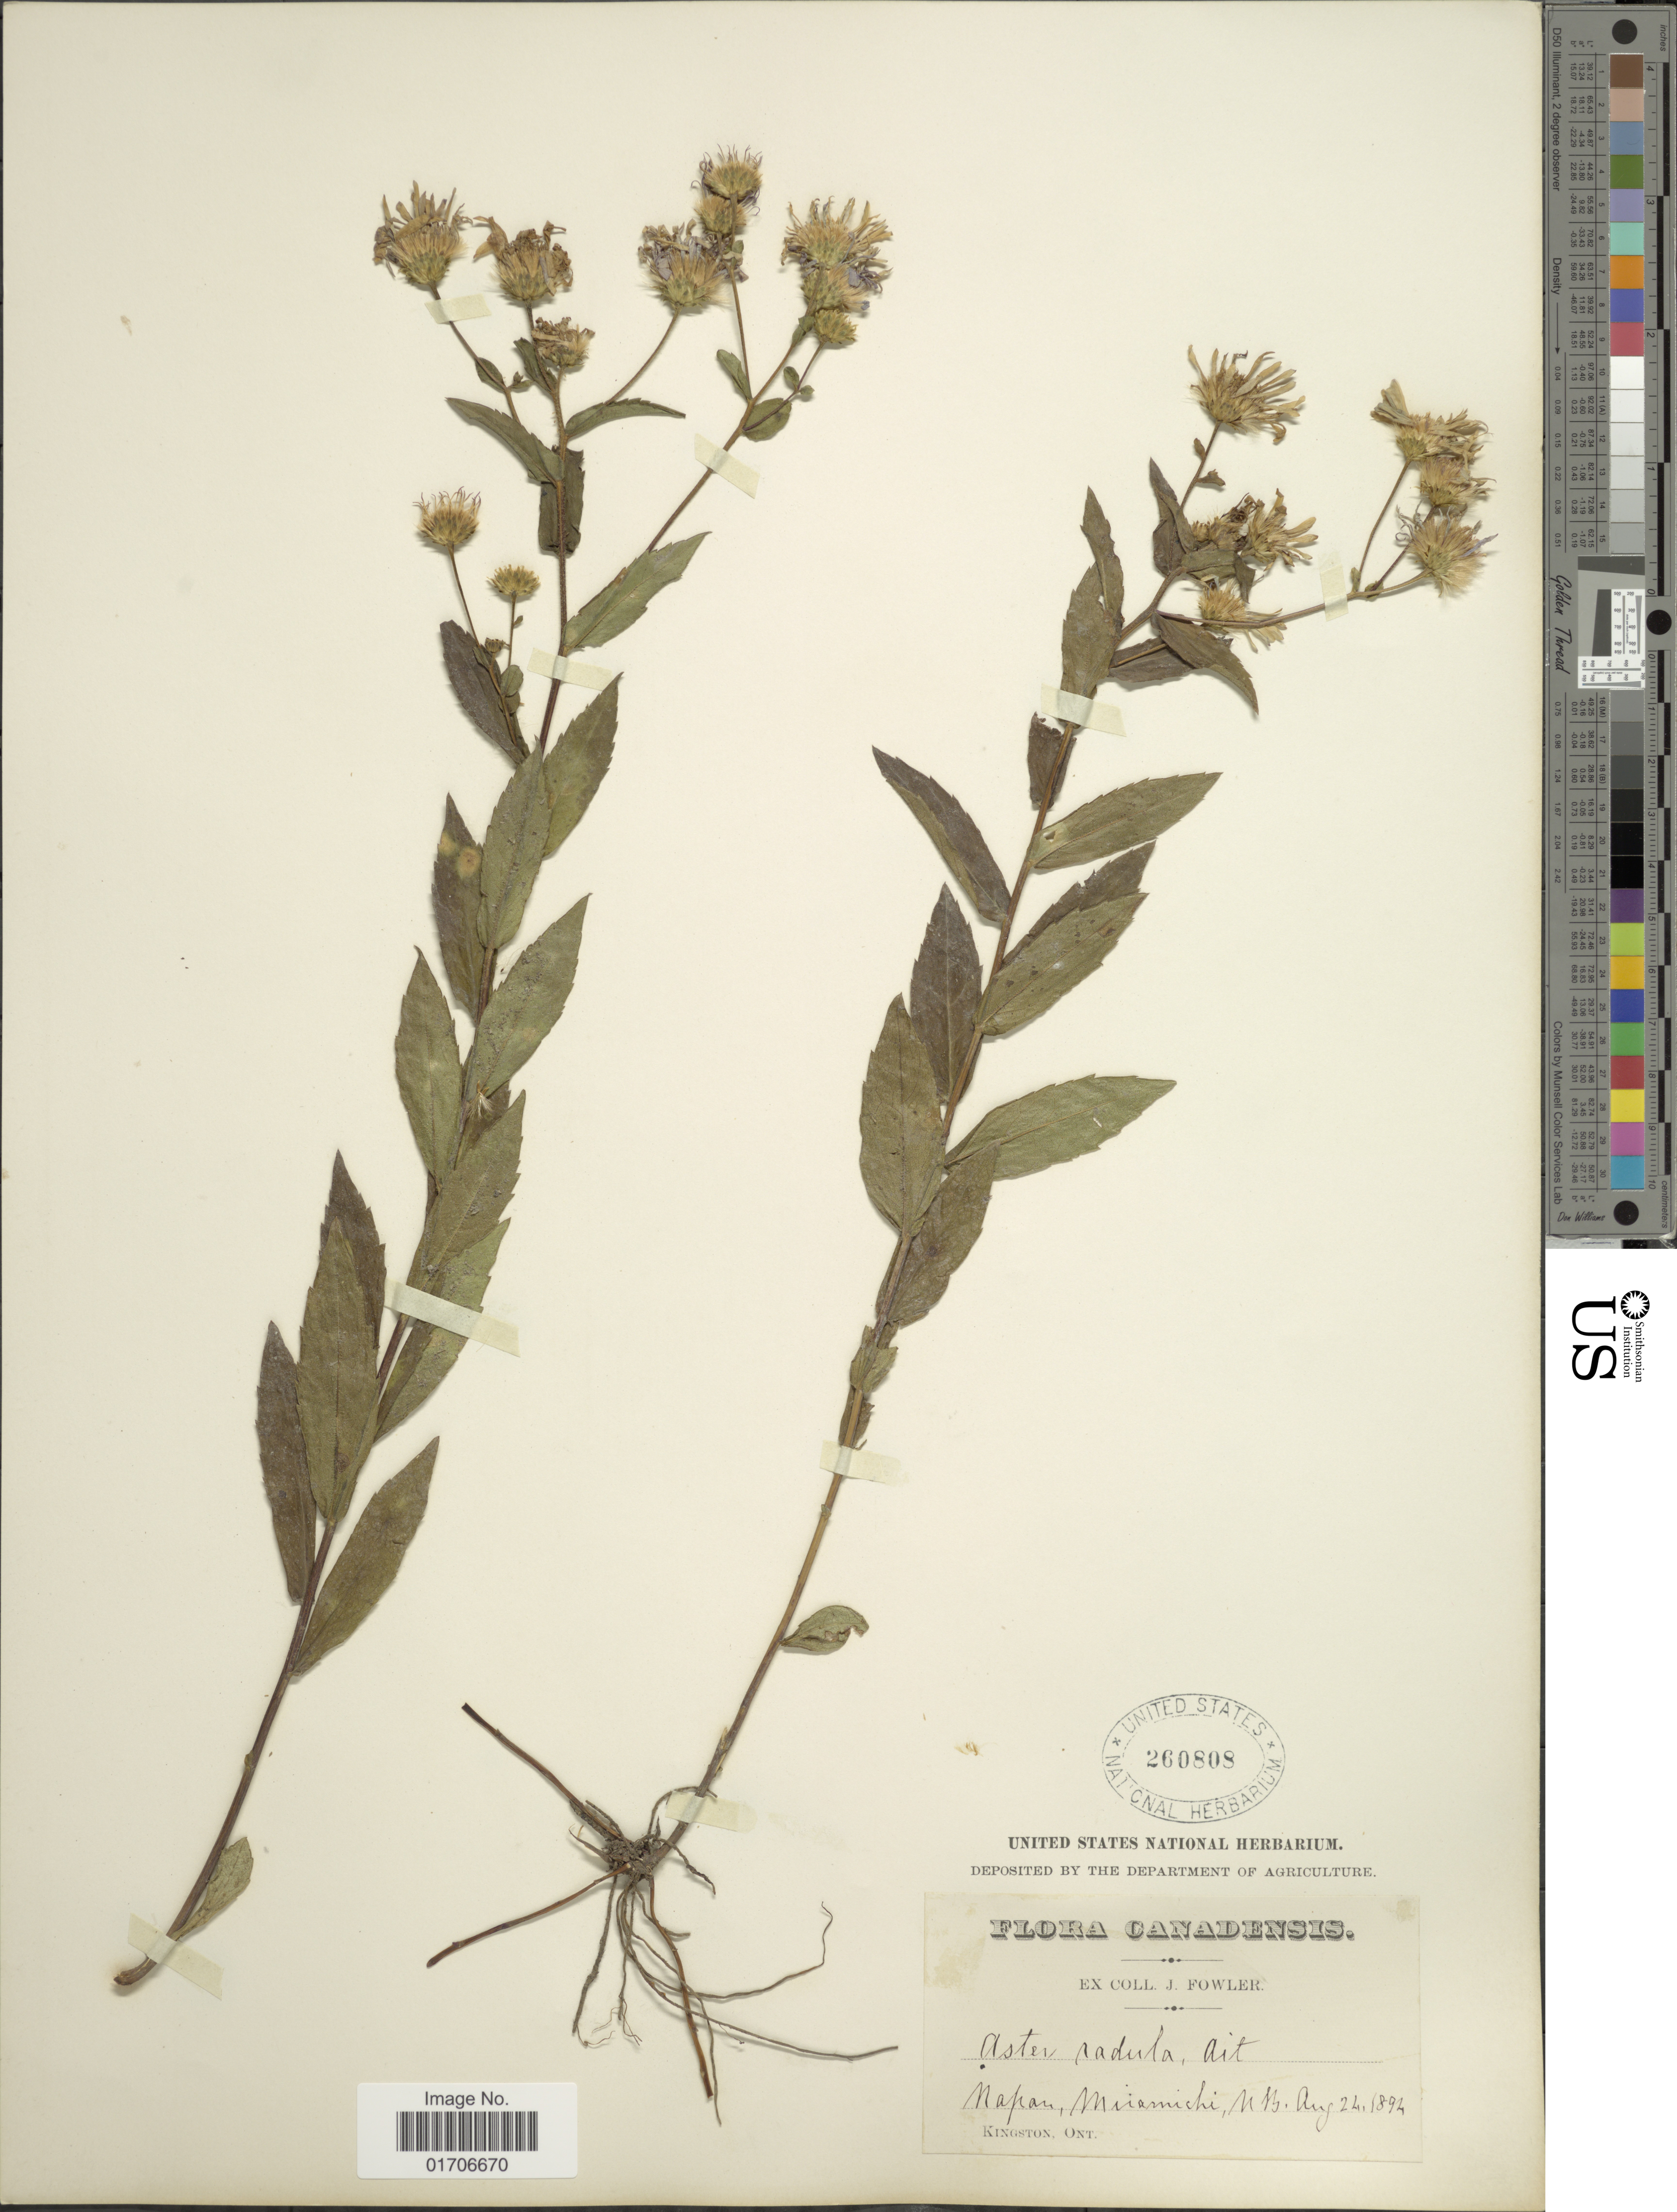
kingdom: Plantae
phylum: Tracheophyta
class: Magnoliopsida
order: Asterales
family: Asteraceae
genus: Eurybia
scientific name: Eurybia radula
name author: (Aiton) G.L. Nesom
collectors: J. P. Fowler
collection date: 1894-08-24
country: Canada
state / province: New Brunswick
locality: Napan, Muamichi, N.B.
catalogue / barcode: US 260808